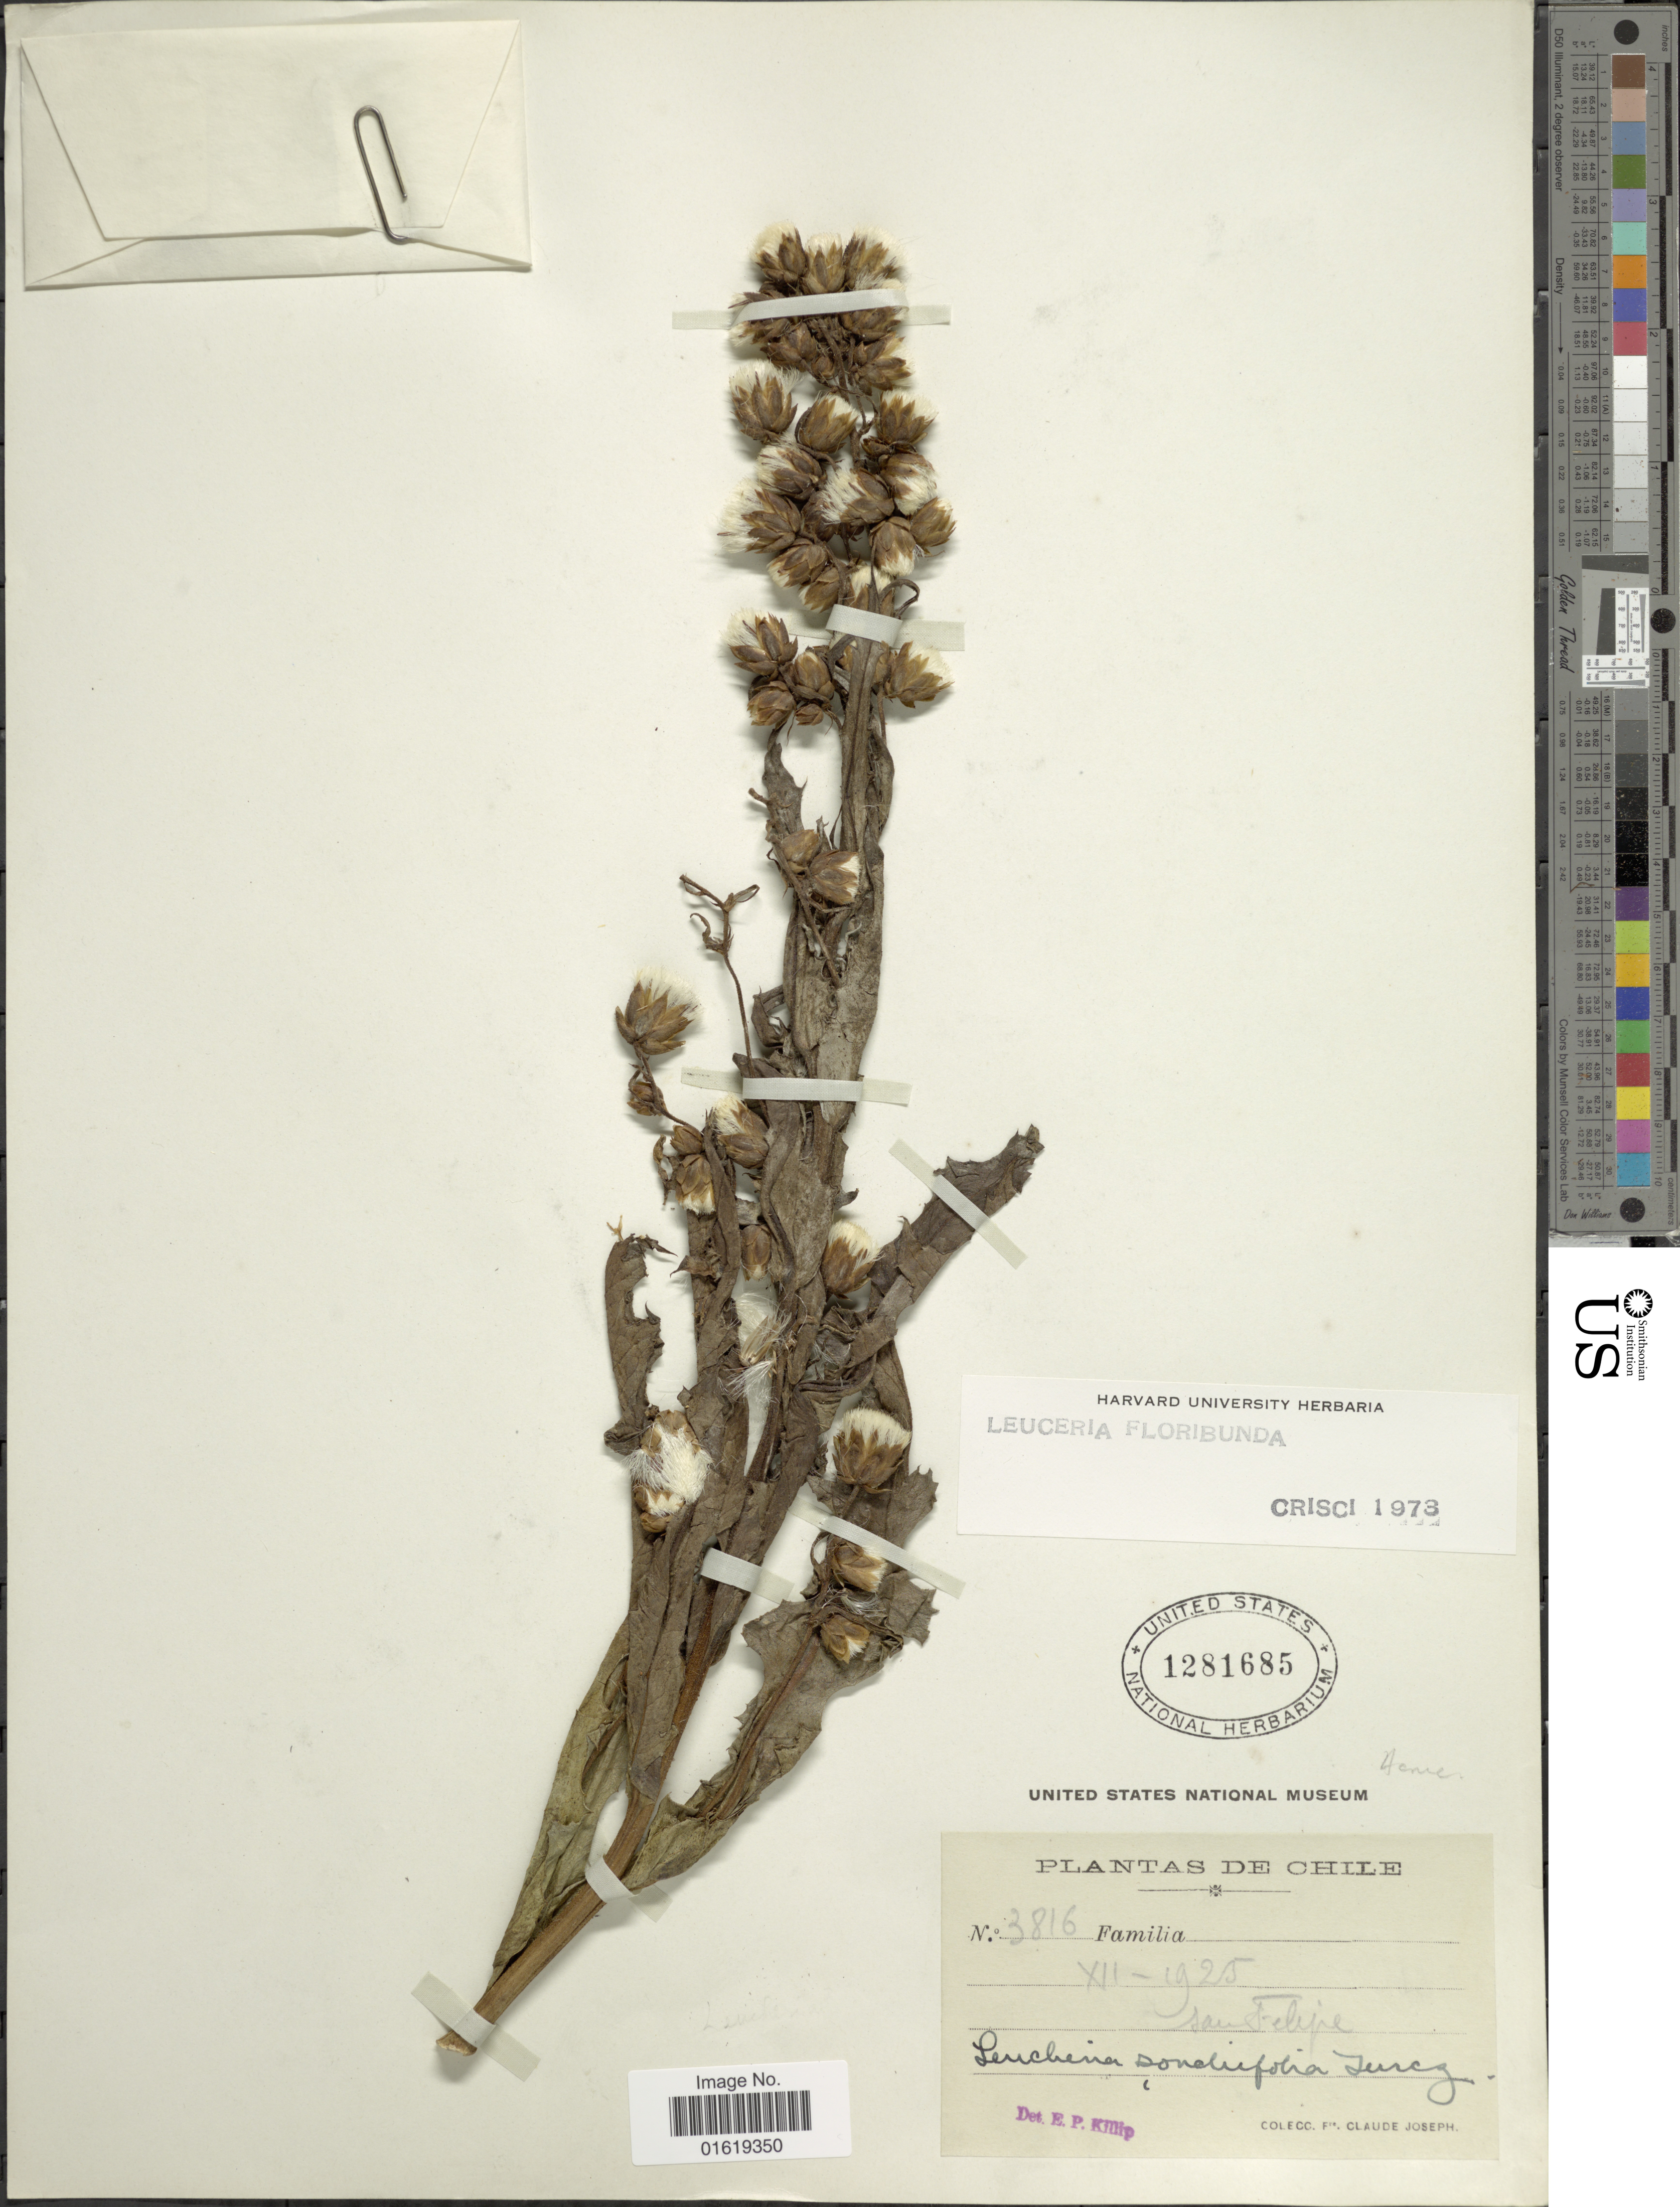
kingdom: Plantae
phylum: Tracheophyta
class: Magnoliopsida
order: Asterales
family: Asteraceae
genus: Leucheria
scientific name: Leucheria floribunda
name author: DC.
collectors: Bro. Claude-Joseph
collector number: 3816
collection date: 1925-12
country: Chile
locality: San Felipe.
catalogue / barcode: US 1281685